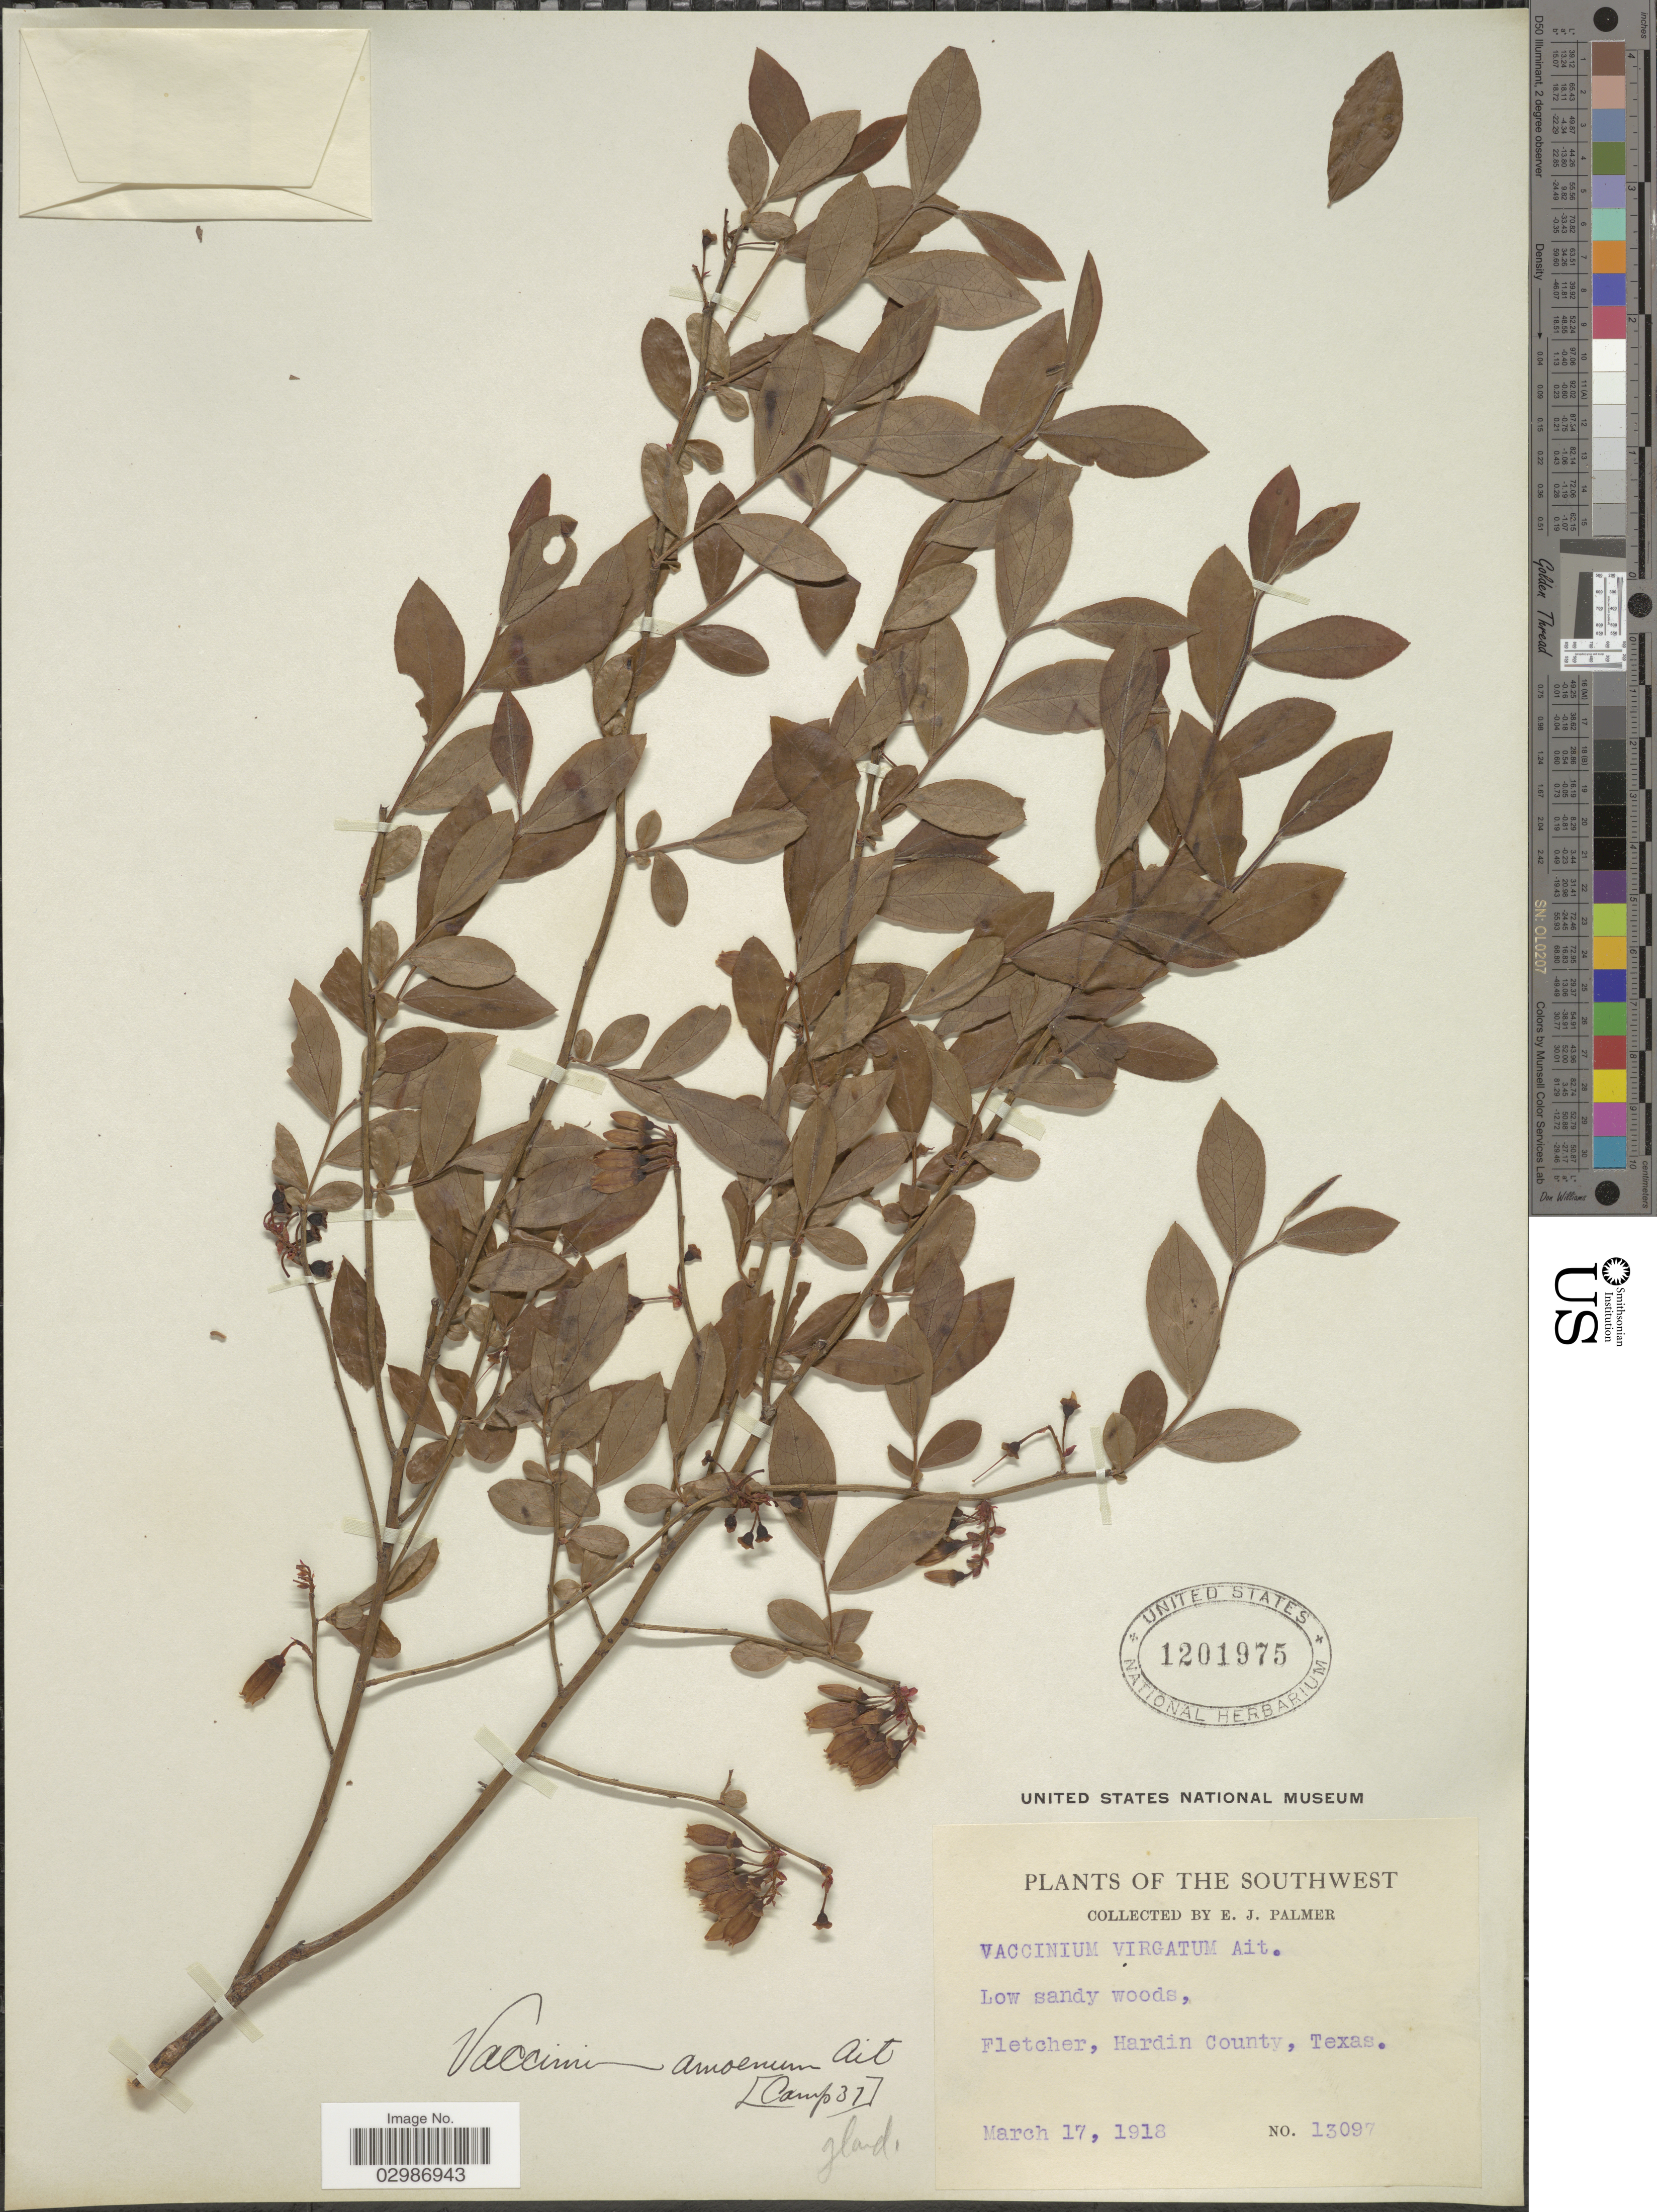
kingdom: Plantae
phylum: Tracheophyta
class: Magnoliopsida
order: Ericales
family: Ericaceae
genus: Vaccinium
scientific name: Vaccinium amoenum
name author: Aiton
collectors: E. J. Palmer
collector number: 13097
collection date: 1918-03-17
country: United States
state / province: Texas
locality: The Southwest, Fletcher, Hardin County.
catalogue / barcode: US 1201975